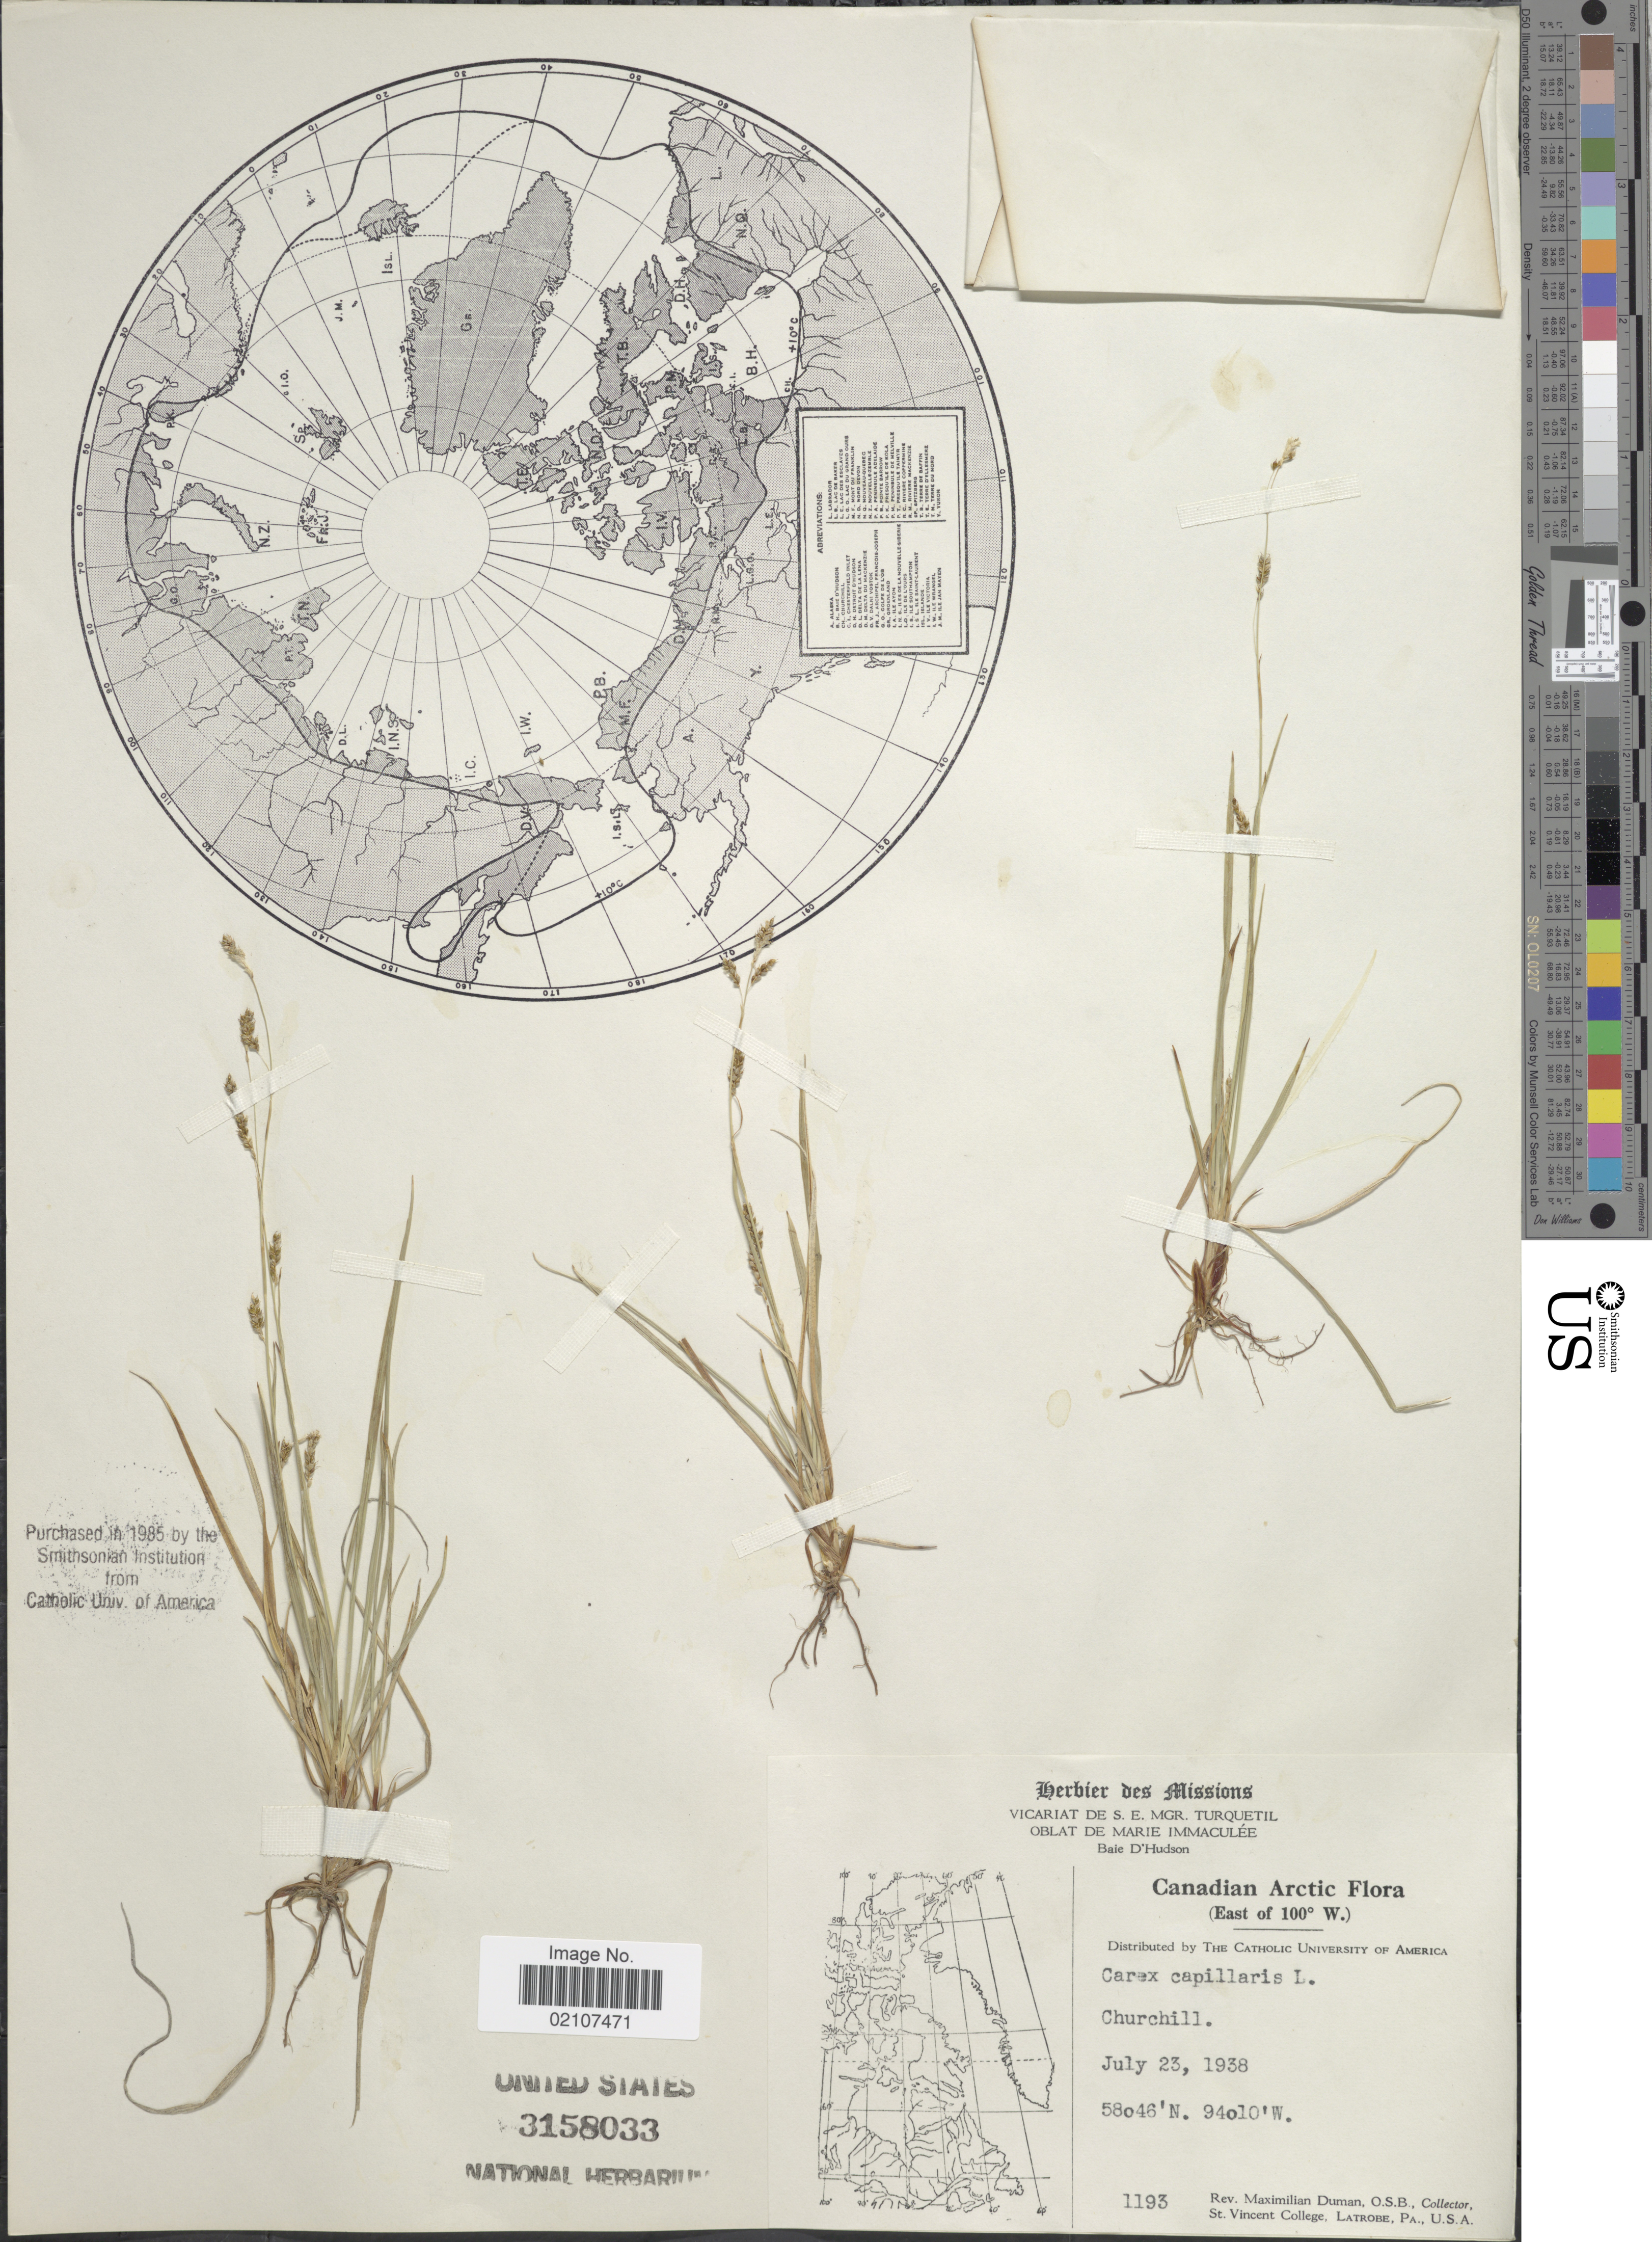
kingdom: Plantae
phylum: Tracheophyta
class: Liliopsida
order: Poales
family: Cyperaceae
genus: Carex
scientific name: Carex capillaris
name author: L.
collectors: M. Duman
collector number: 1193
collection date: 1938-07-23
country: Canada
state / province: Manitoba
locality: Canadian Arctic (East of 100° W.) Churchill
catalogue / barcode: US 3158033